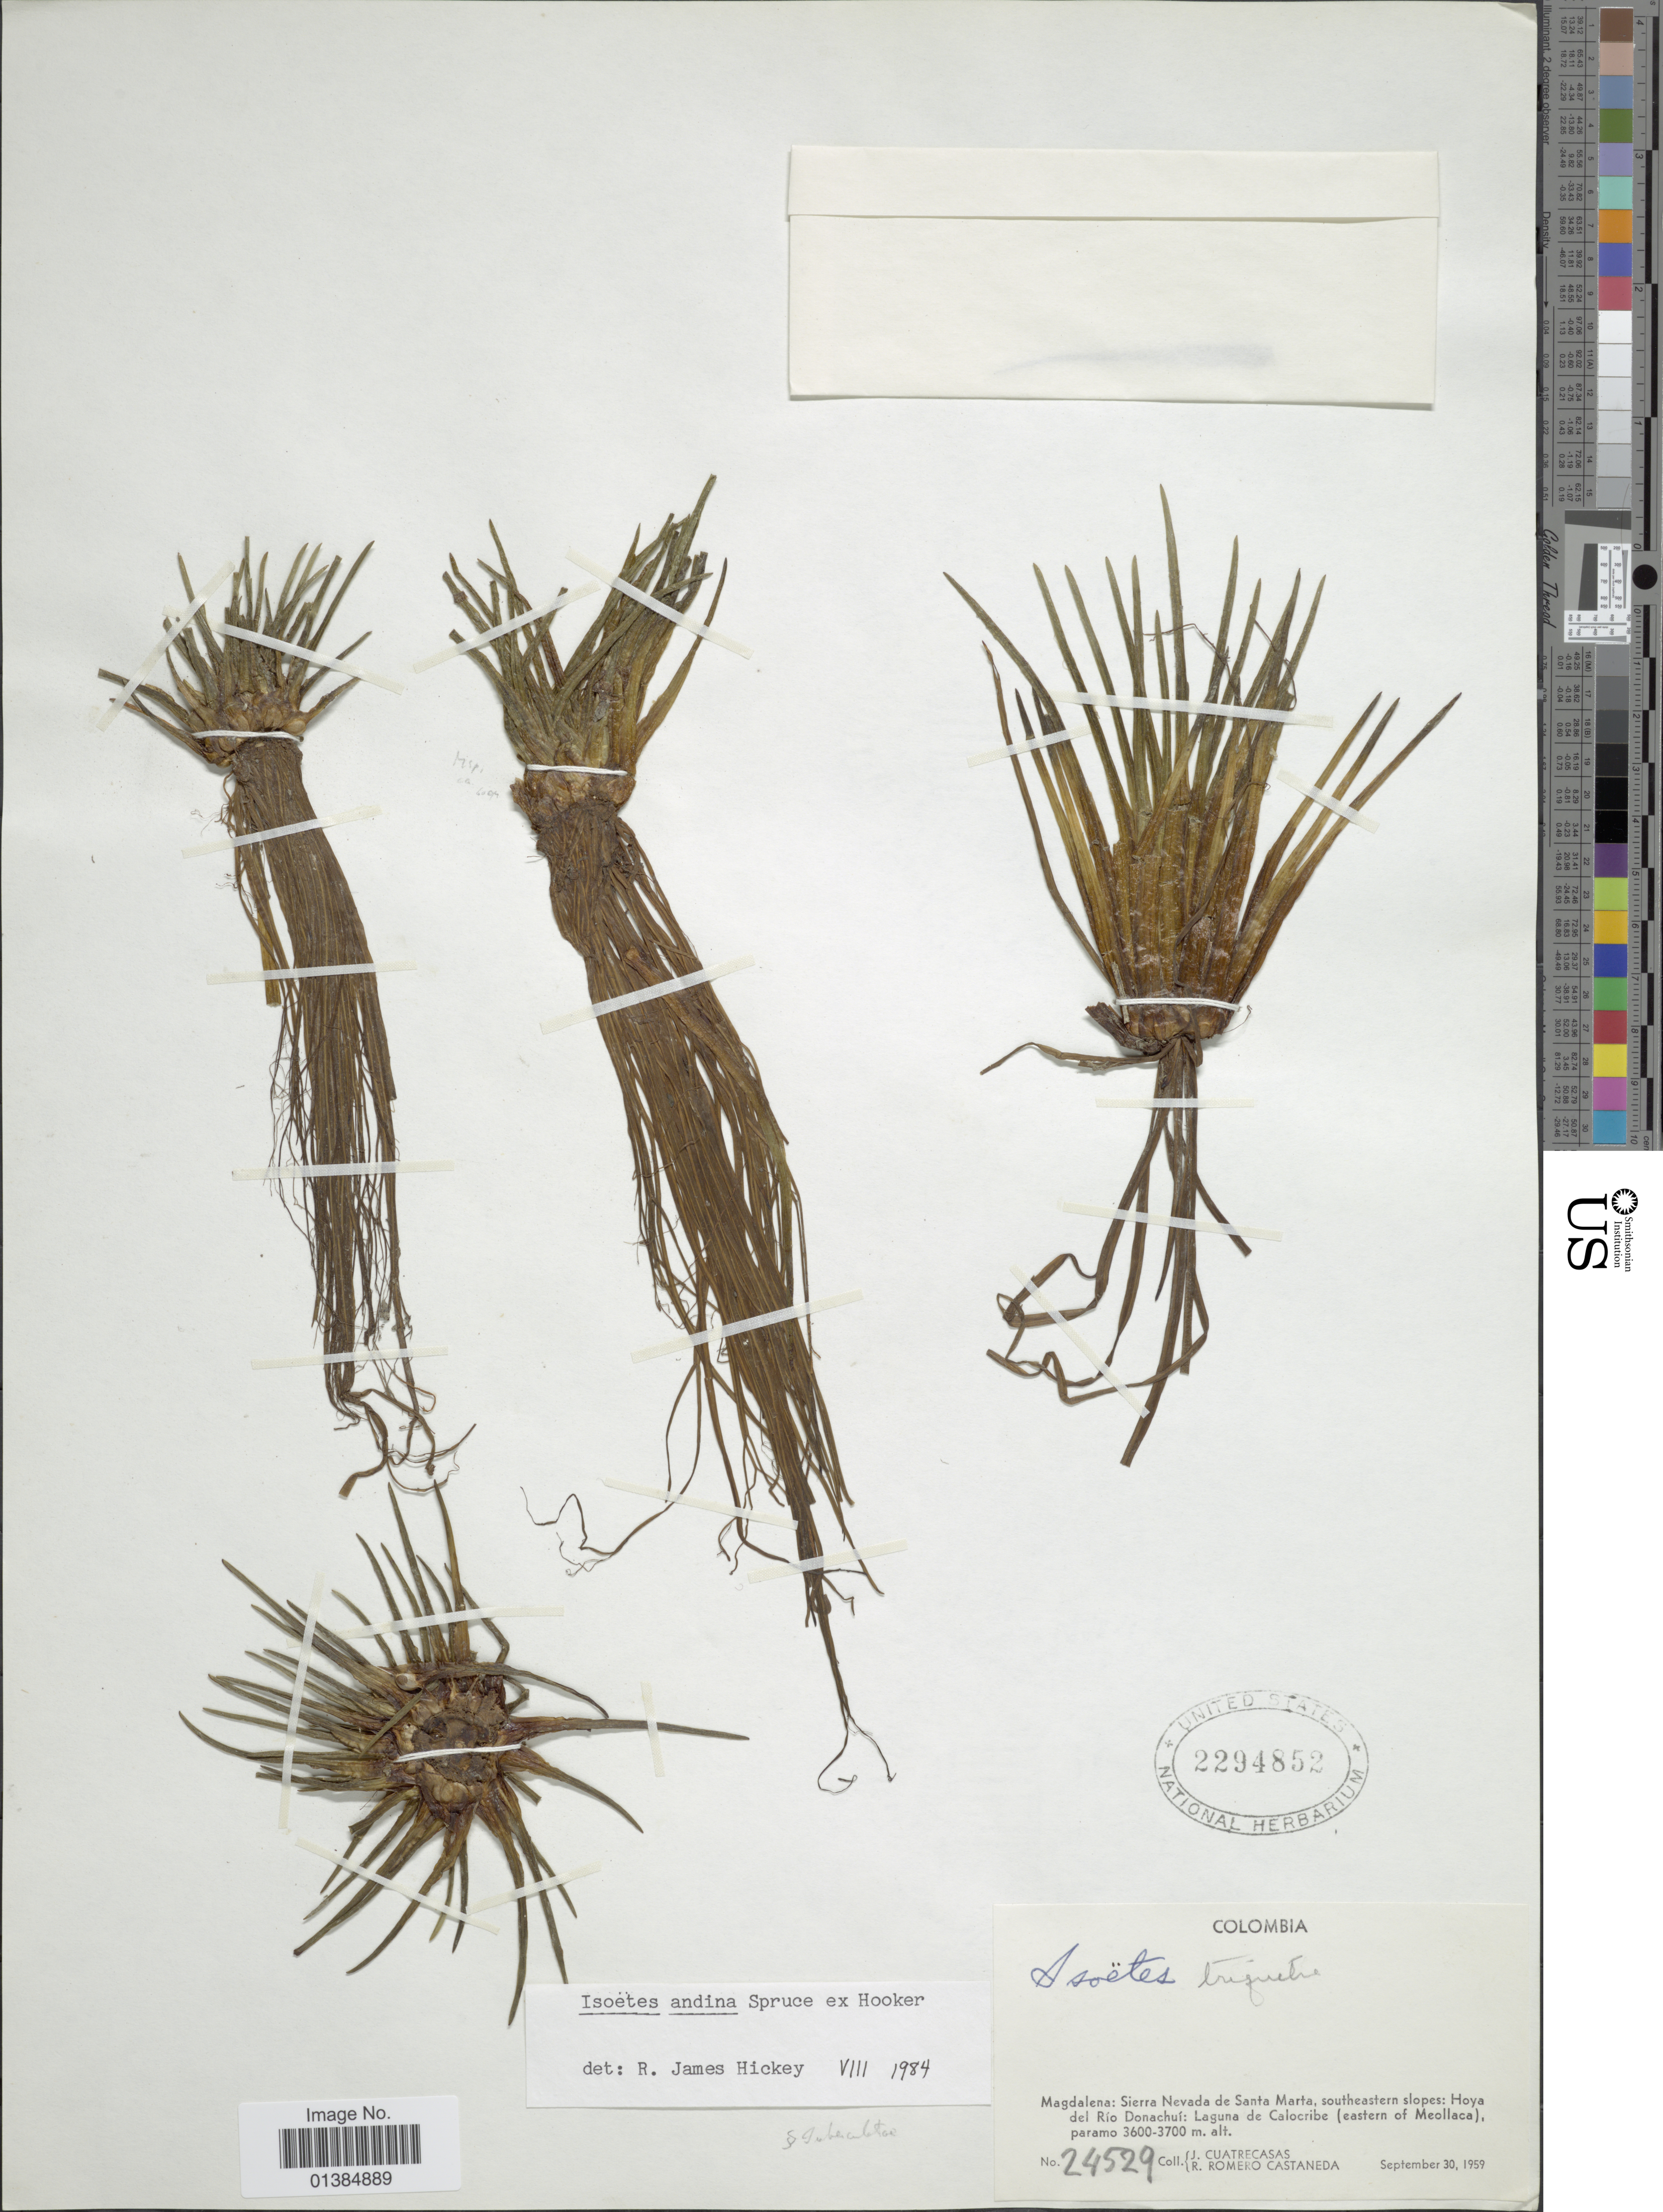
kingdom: Plantae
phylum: Tracheophyta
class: Lycopodiopsida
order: Isoetales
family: Isoetaceae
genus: Isoetes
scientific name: Isoetes andina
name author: Spruce ex Hook.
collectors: J. Cuatrecasas & R. Romero Castañeda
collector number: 24529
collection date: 1959-09-30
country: Colombia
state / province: Magdalena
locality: Sierra Nevada de Santa Marta, southeastern slopes: Hoya del Río Donachuí: Laguna de Calocribe (eastern of Meollaca).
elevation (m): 3600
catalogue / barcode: US 2294852